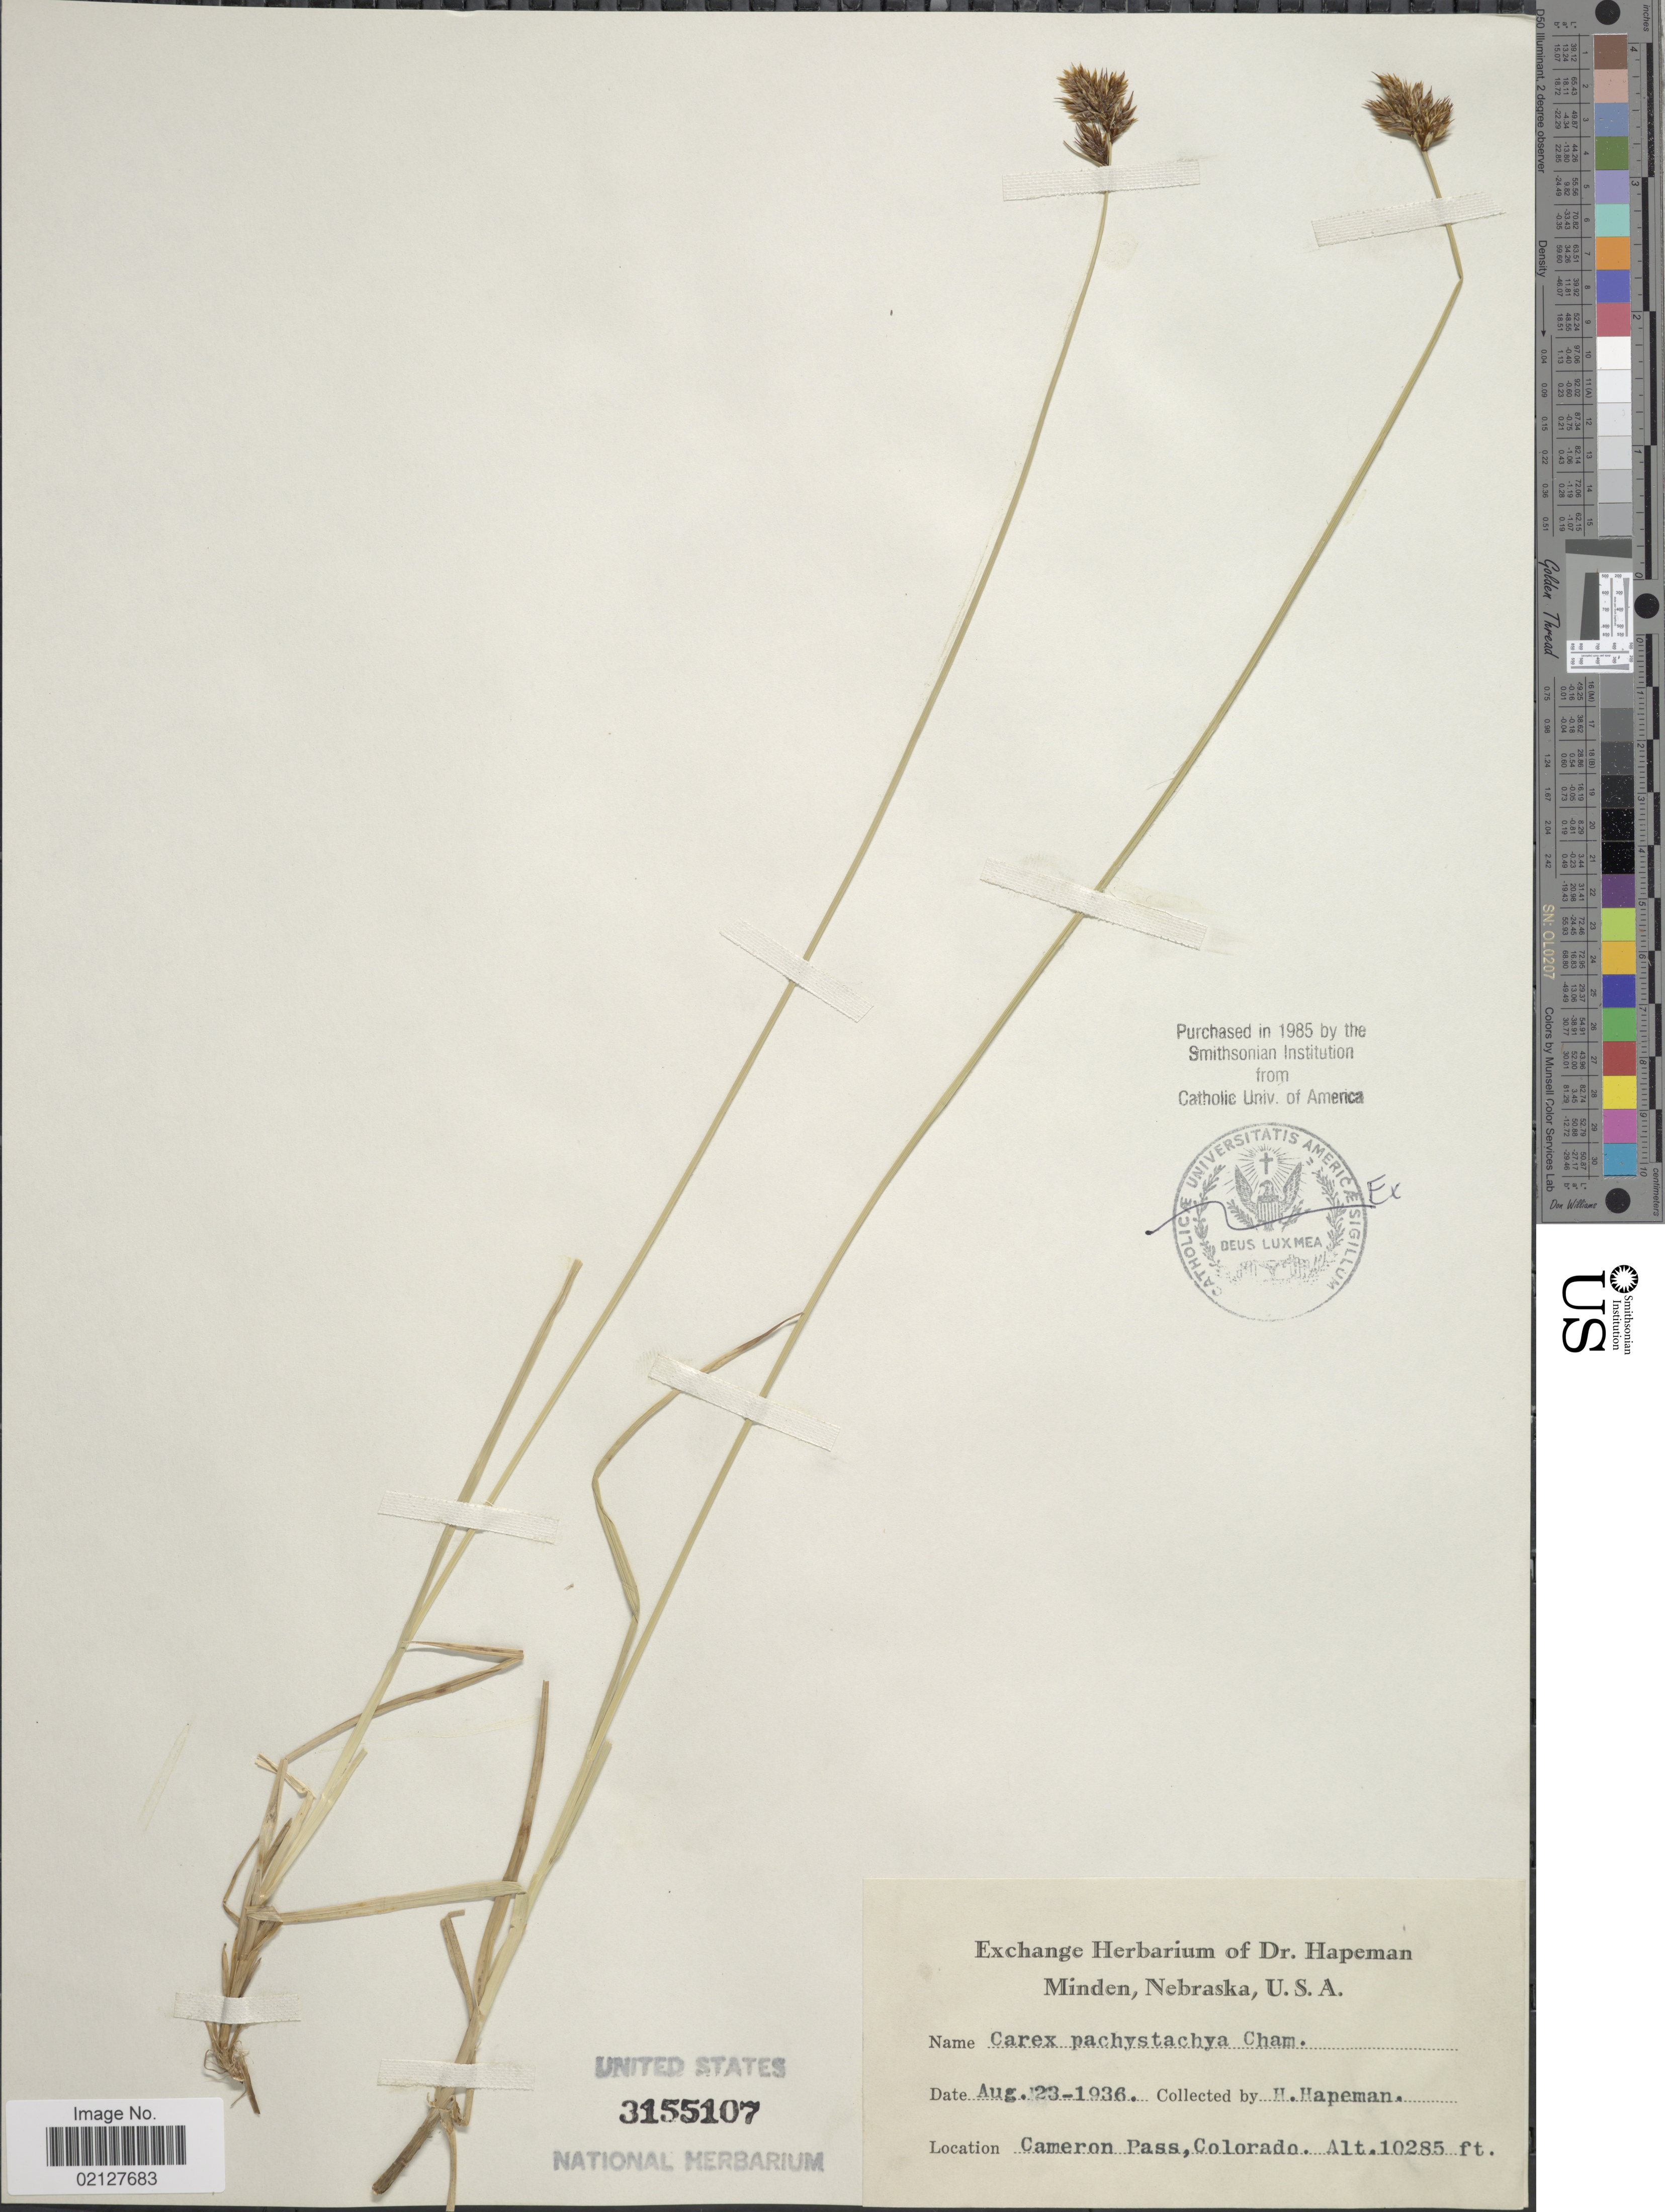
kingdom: Plantae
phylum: Tracheophyta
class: Liliopsida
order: Poales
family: Cyperaceae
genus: Carex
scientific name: Carex pachystachya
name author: Cham. ex Steud.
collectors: H. Hapeman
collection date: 1936-08-23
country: United States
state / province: Colorado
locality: Cameron Pass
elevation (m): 3135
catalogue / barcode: US 3155107